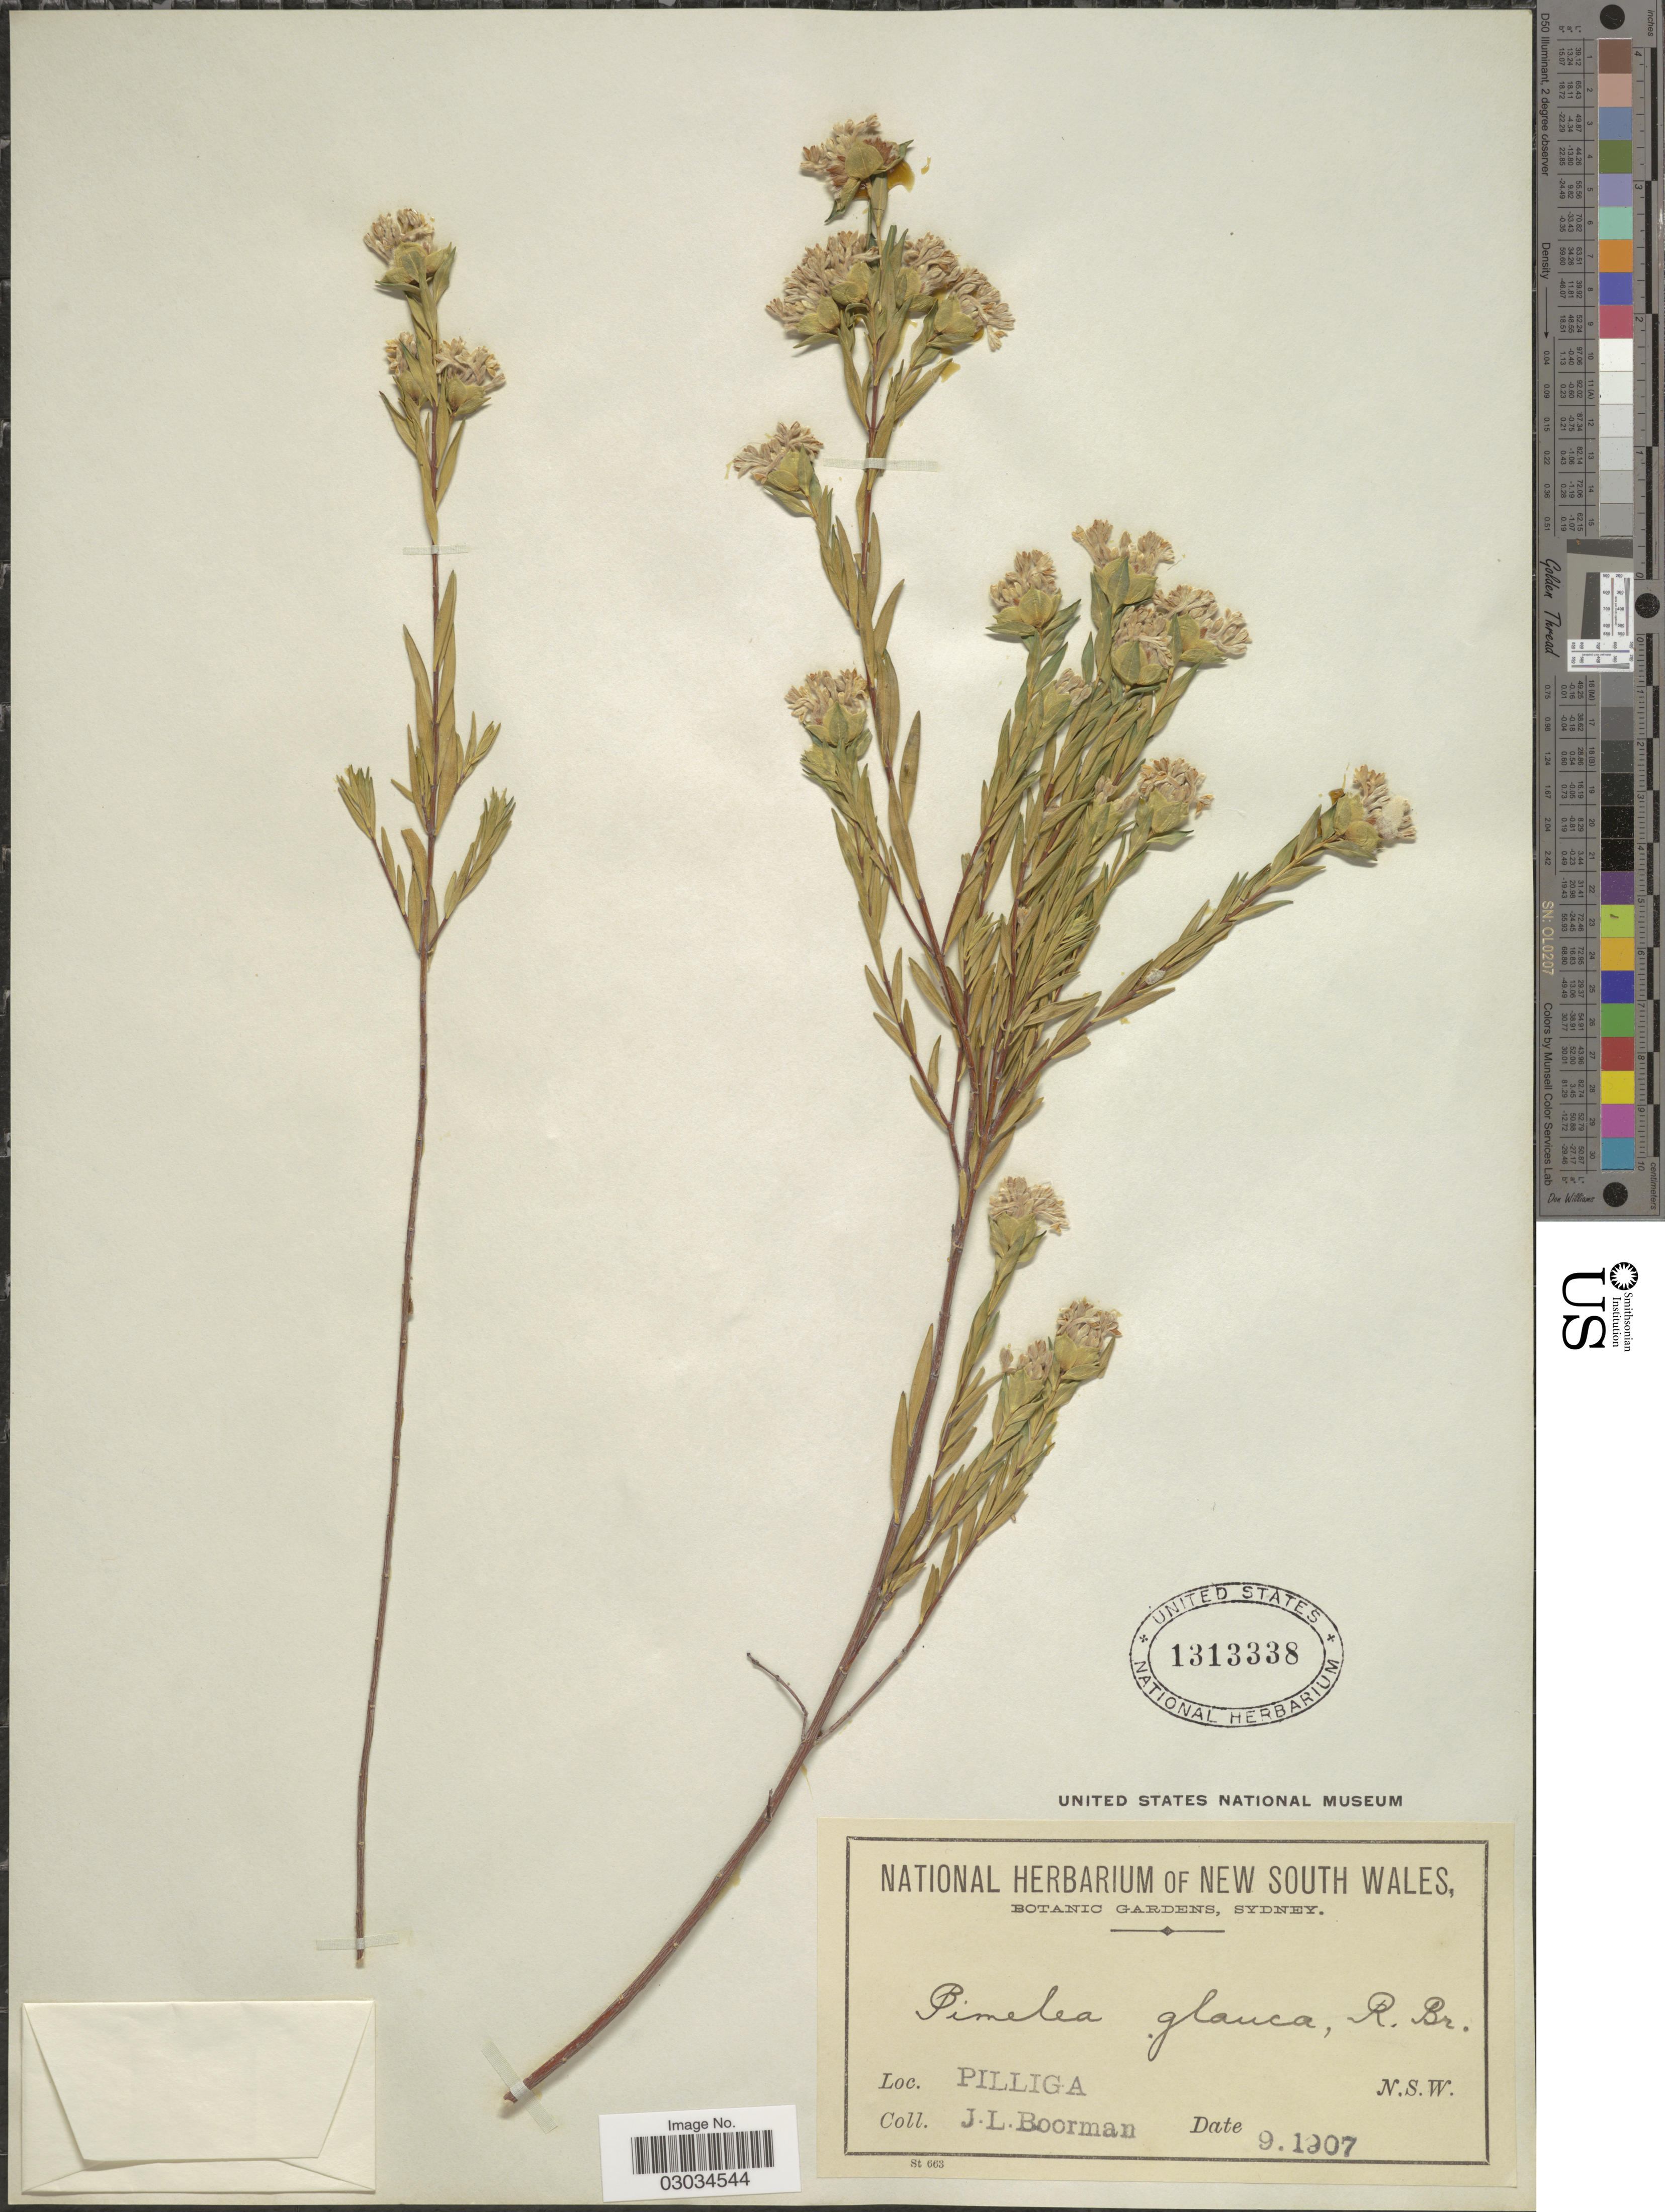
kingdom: Plantae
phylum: Tracheophyta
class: Magnoliopsida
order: Malvales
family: Thymelaeaceae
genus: Pimelea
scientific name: Pimelea glauca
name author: R. Br.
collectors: J. Boorman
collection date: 1907-09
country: Australia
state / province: New South Wales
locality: Pilliga N.S.W.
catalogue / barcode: US 1313338